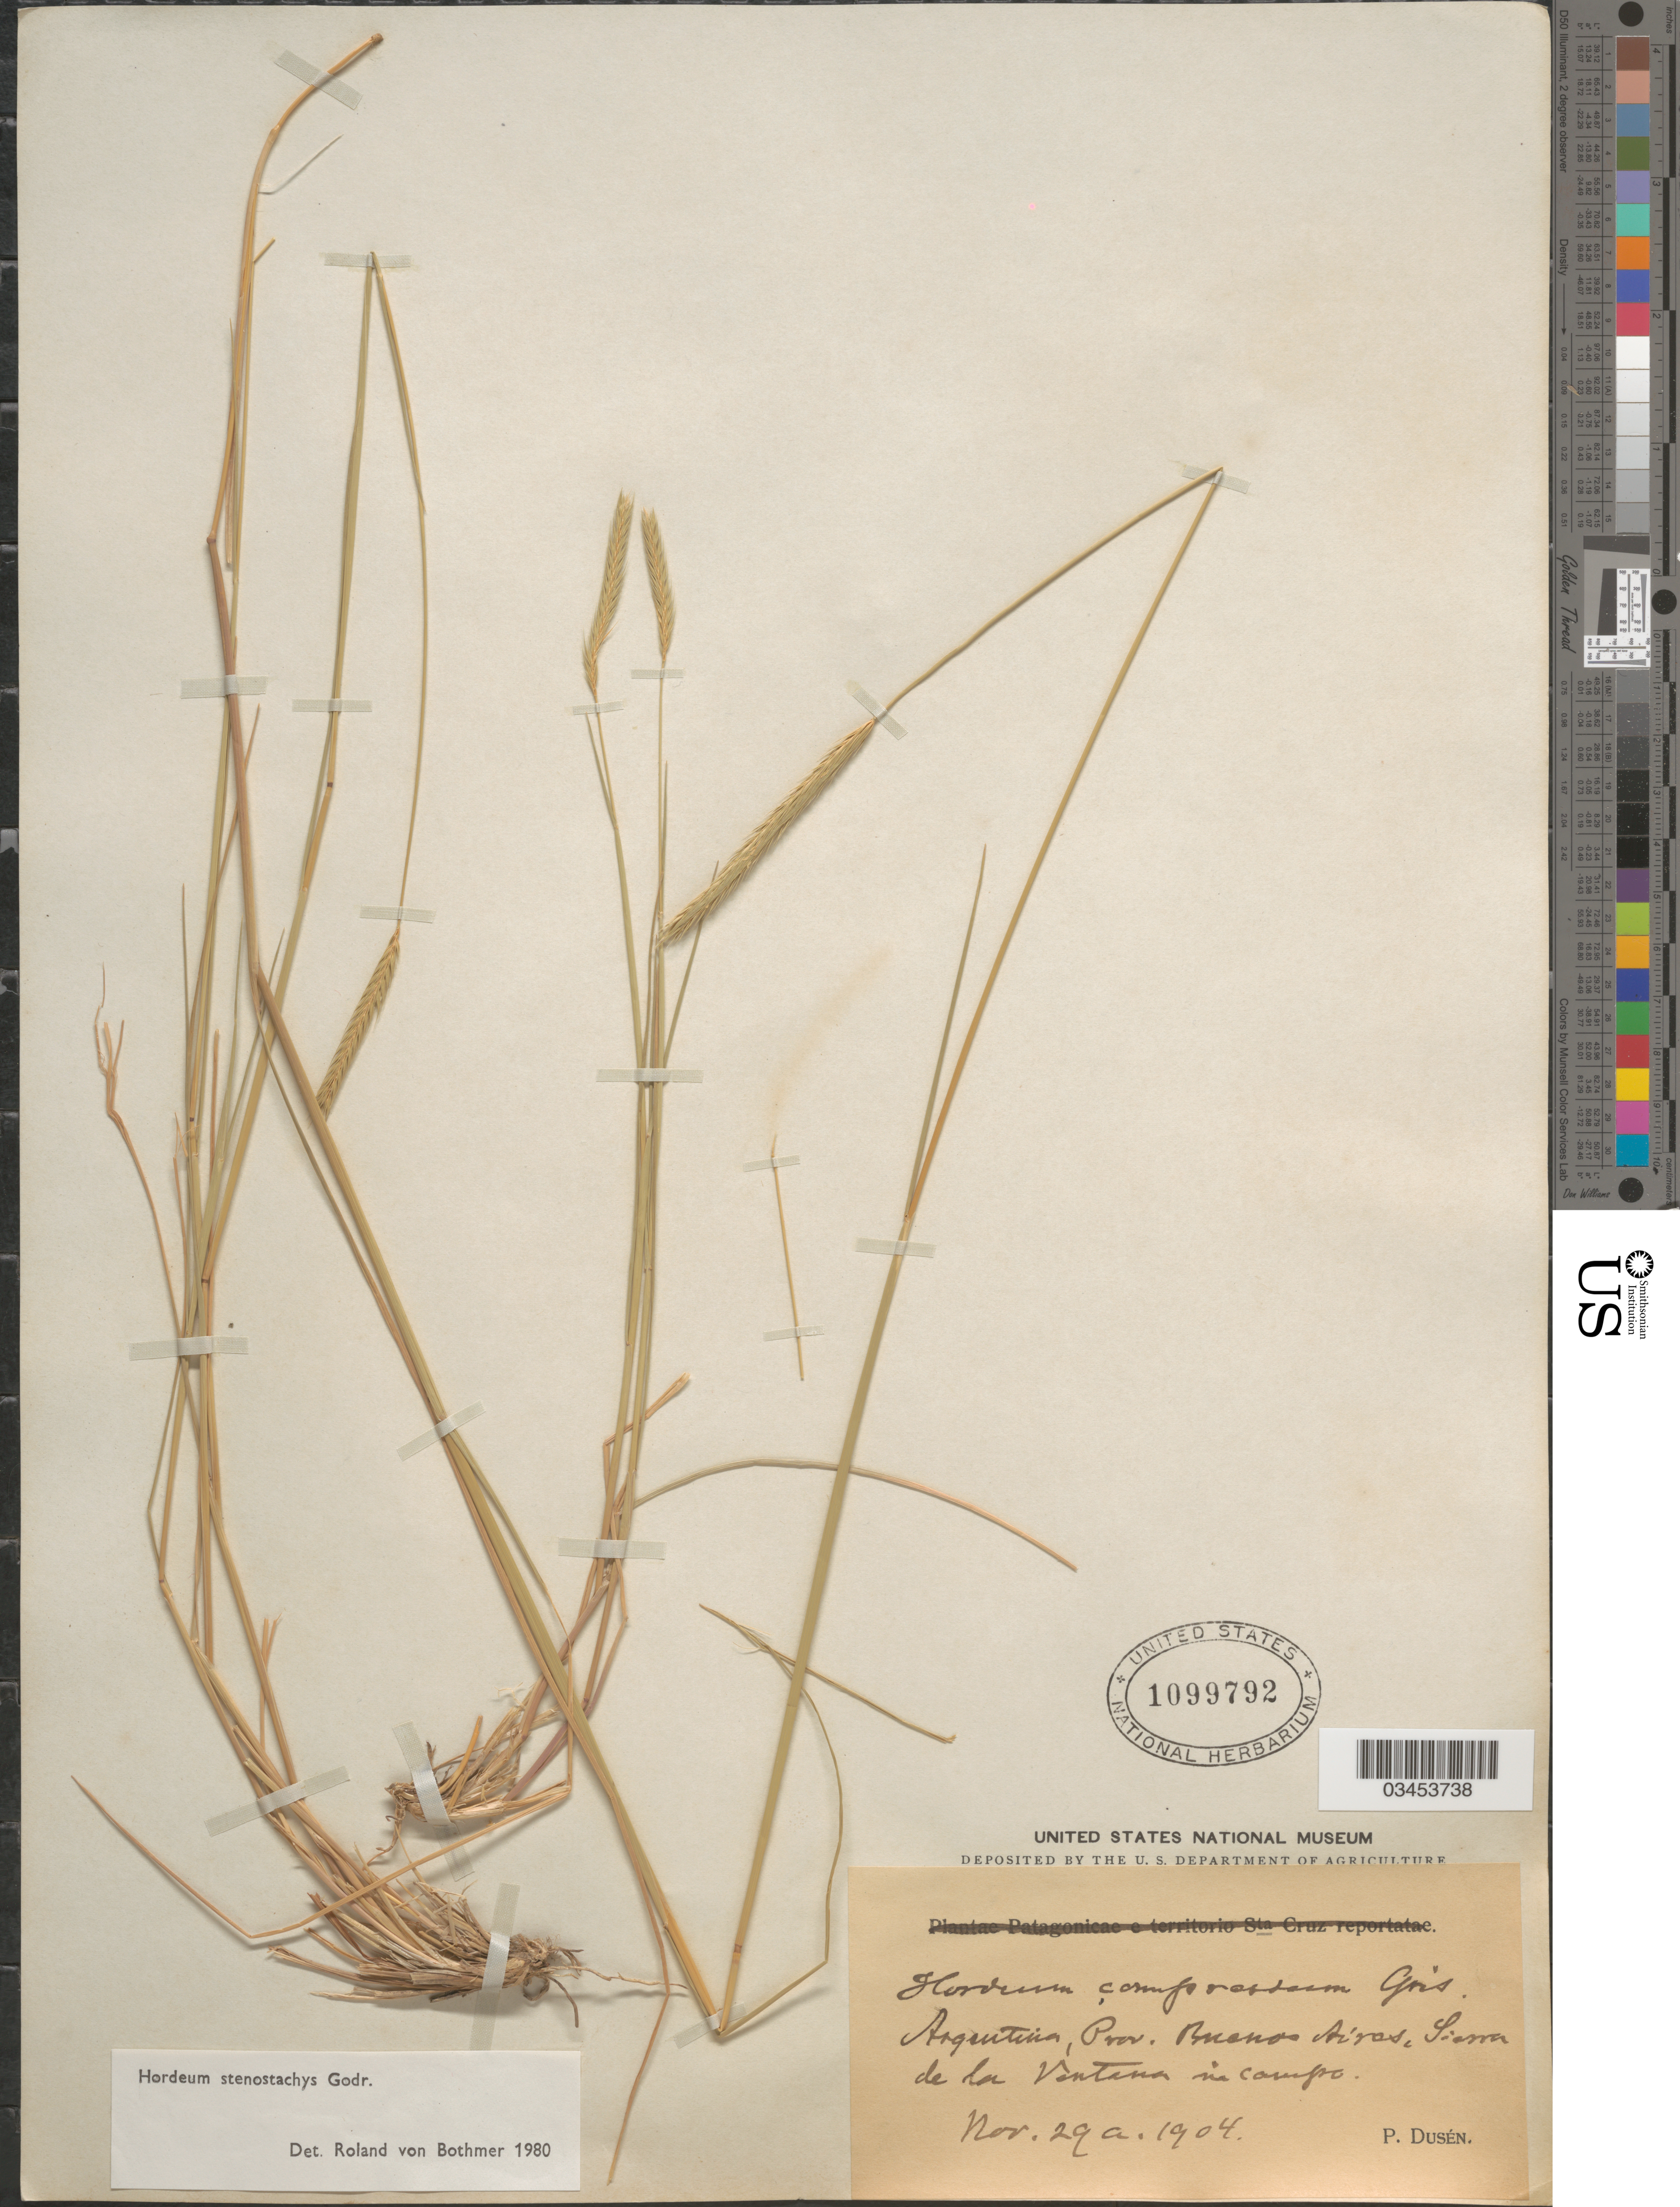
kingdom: Plantae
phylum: Tracheophyta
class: Liliopsida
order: Poales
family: Poaceae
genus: Hordeum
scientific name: Hordeum stenostachys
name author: Godr.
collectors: P. Dusén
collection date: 1904-11-29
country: Argentina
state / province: Buenos Aires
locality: Sierra de la Ventana in campo.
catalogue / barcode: US 1099792